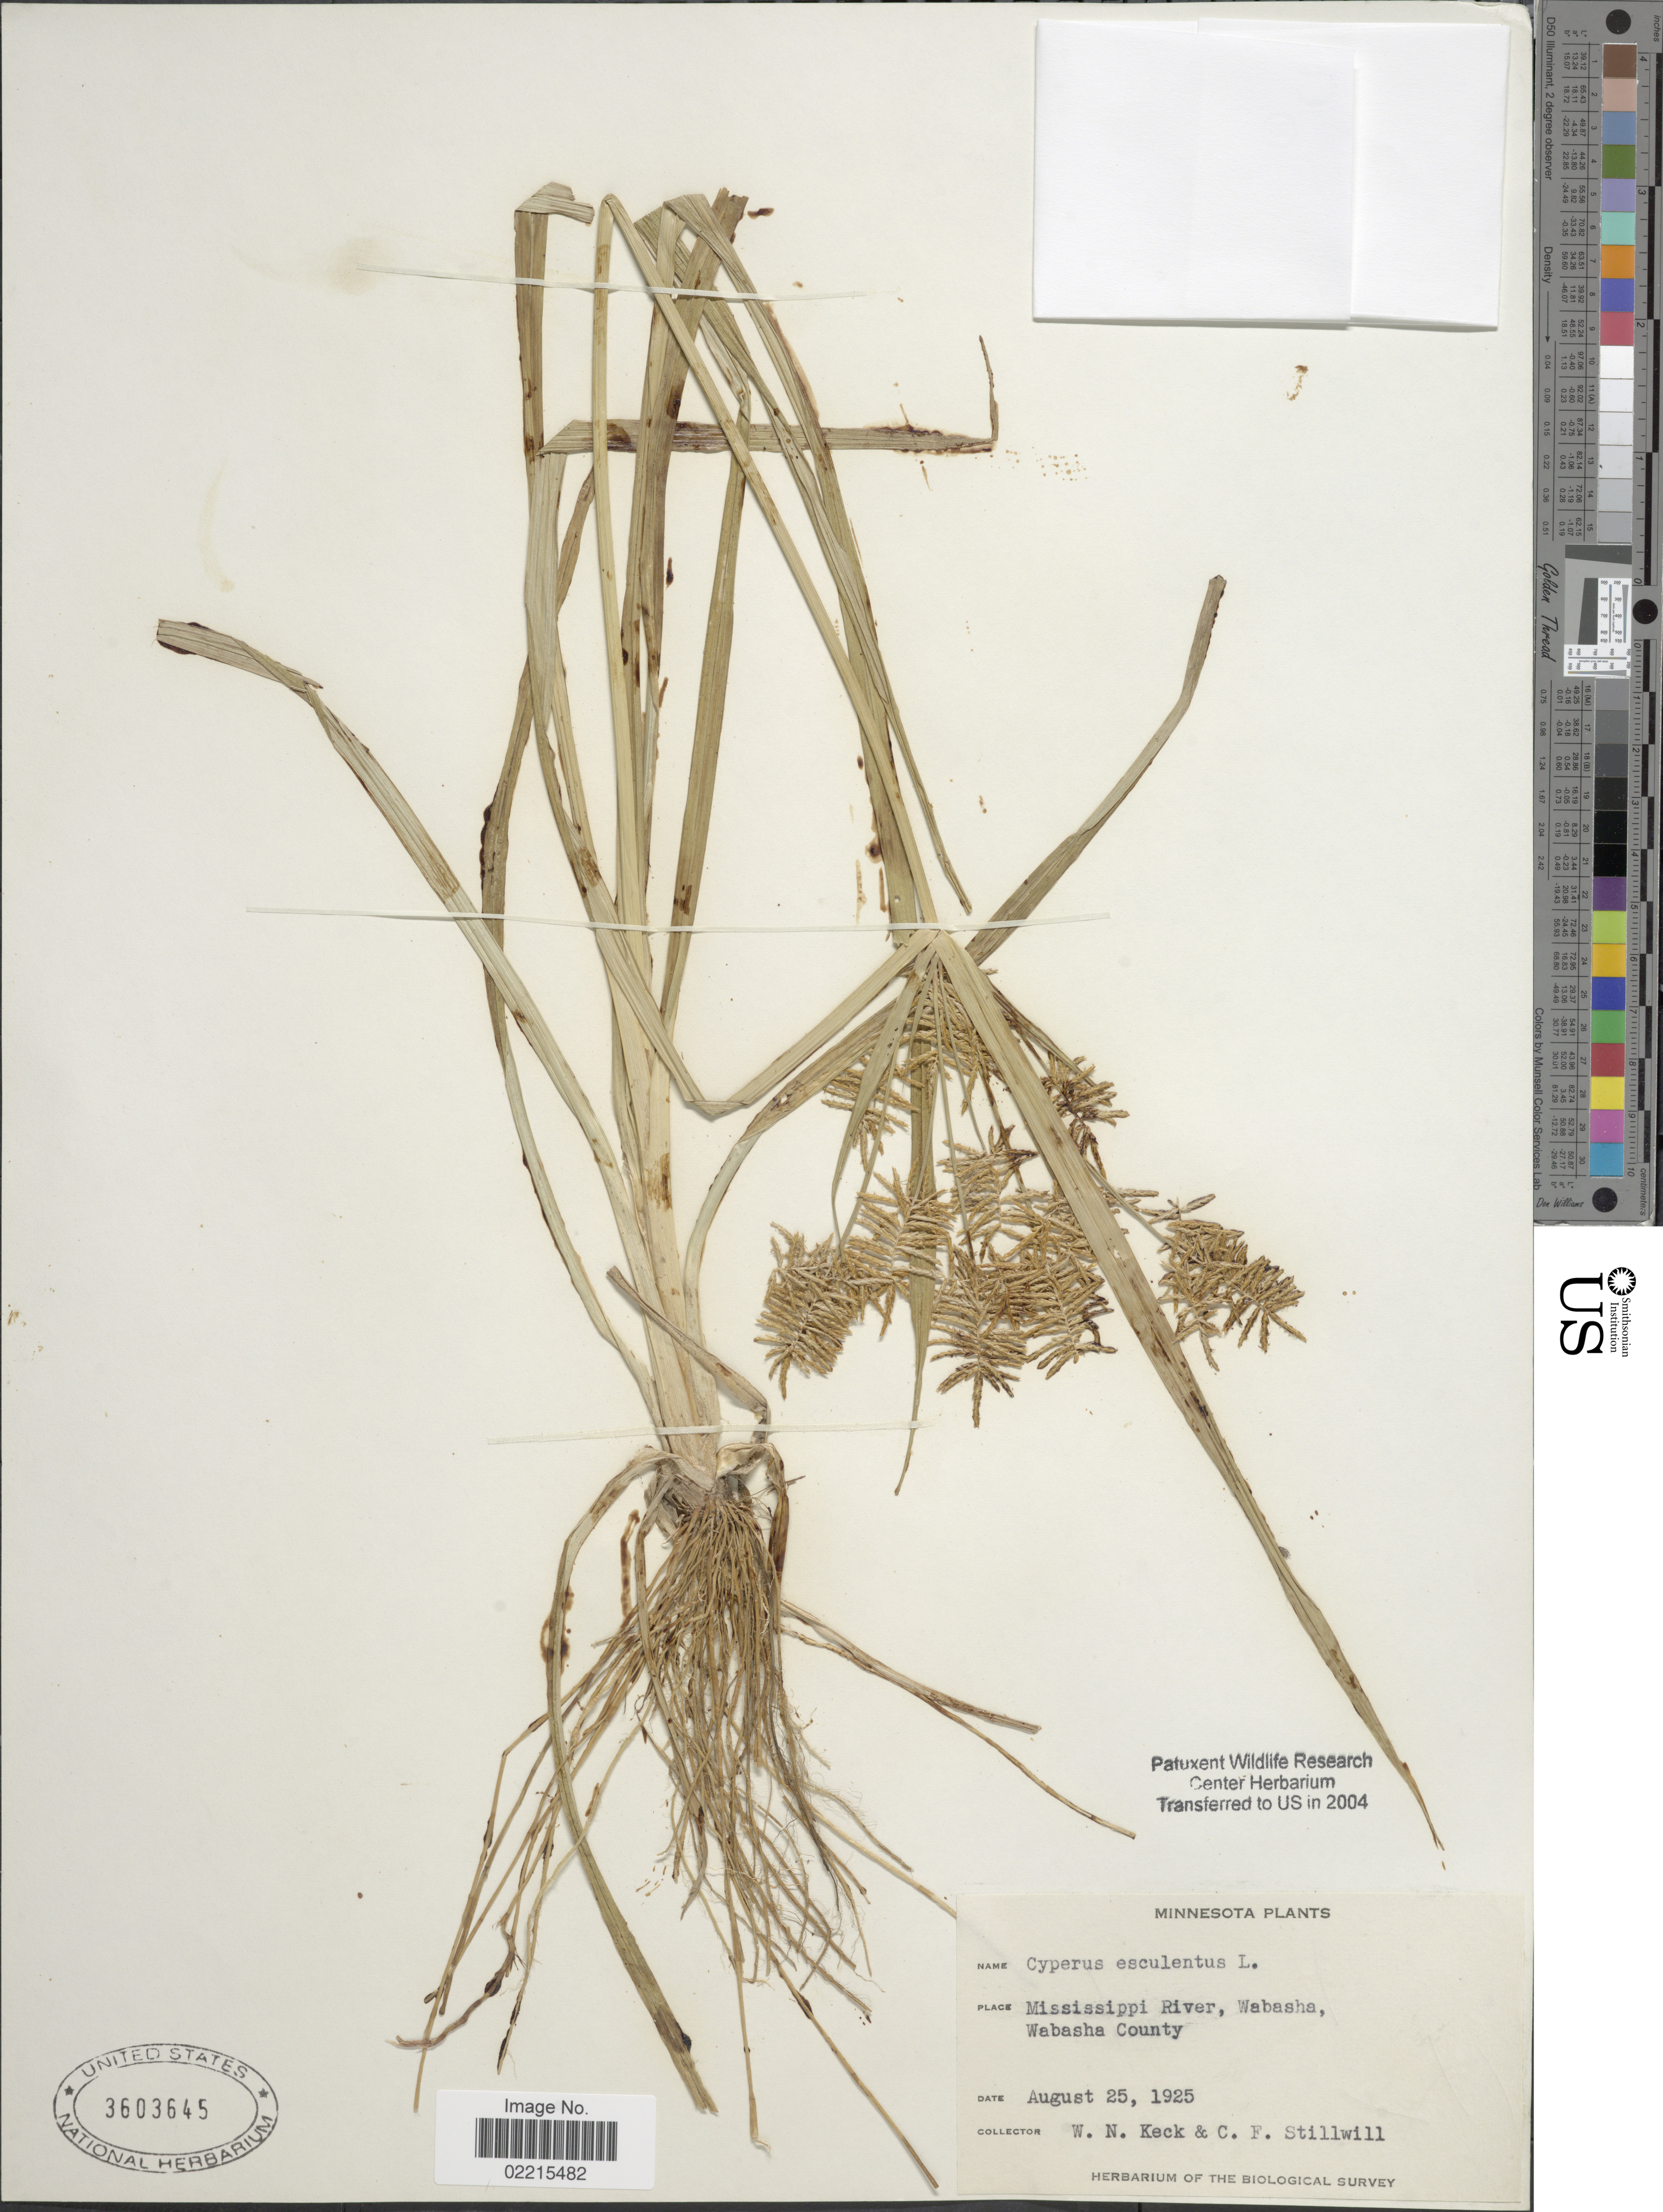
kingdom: Plantae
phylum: Tracheophyta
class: Liliopsida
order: Poales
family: Cyperaceae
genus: Cyperus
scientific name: Cyperus esculentus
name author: L.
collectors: W. Keck & C. Stillwill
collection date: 1925-08-25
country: United States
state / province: Minnesota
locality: Mississippi River, Wabasha, Wabasha County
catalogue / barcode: US 3603645